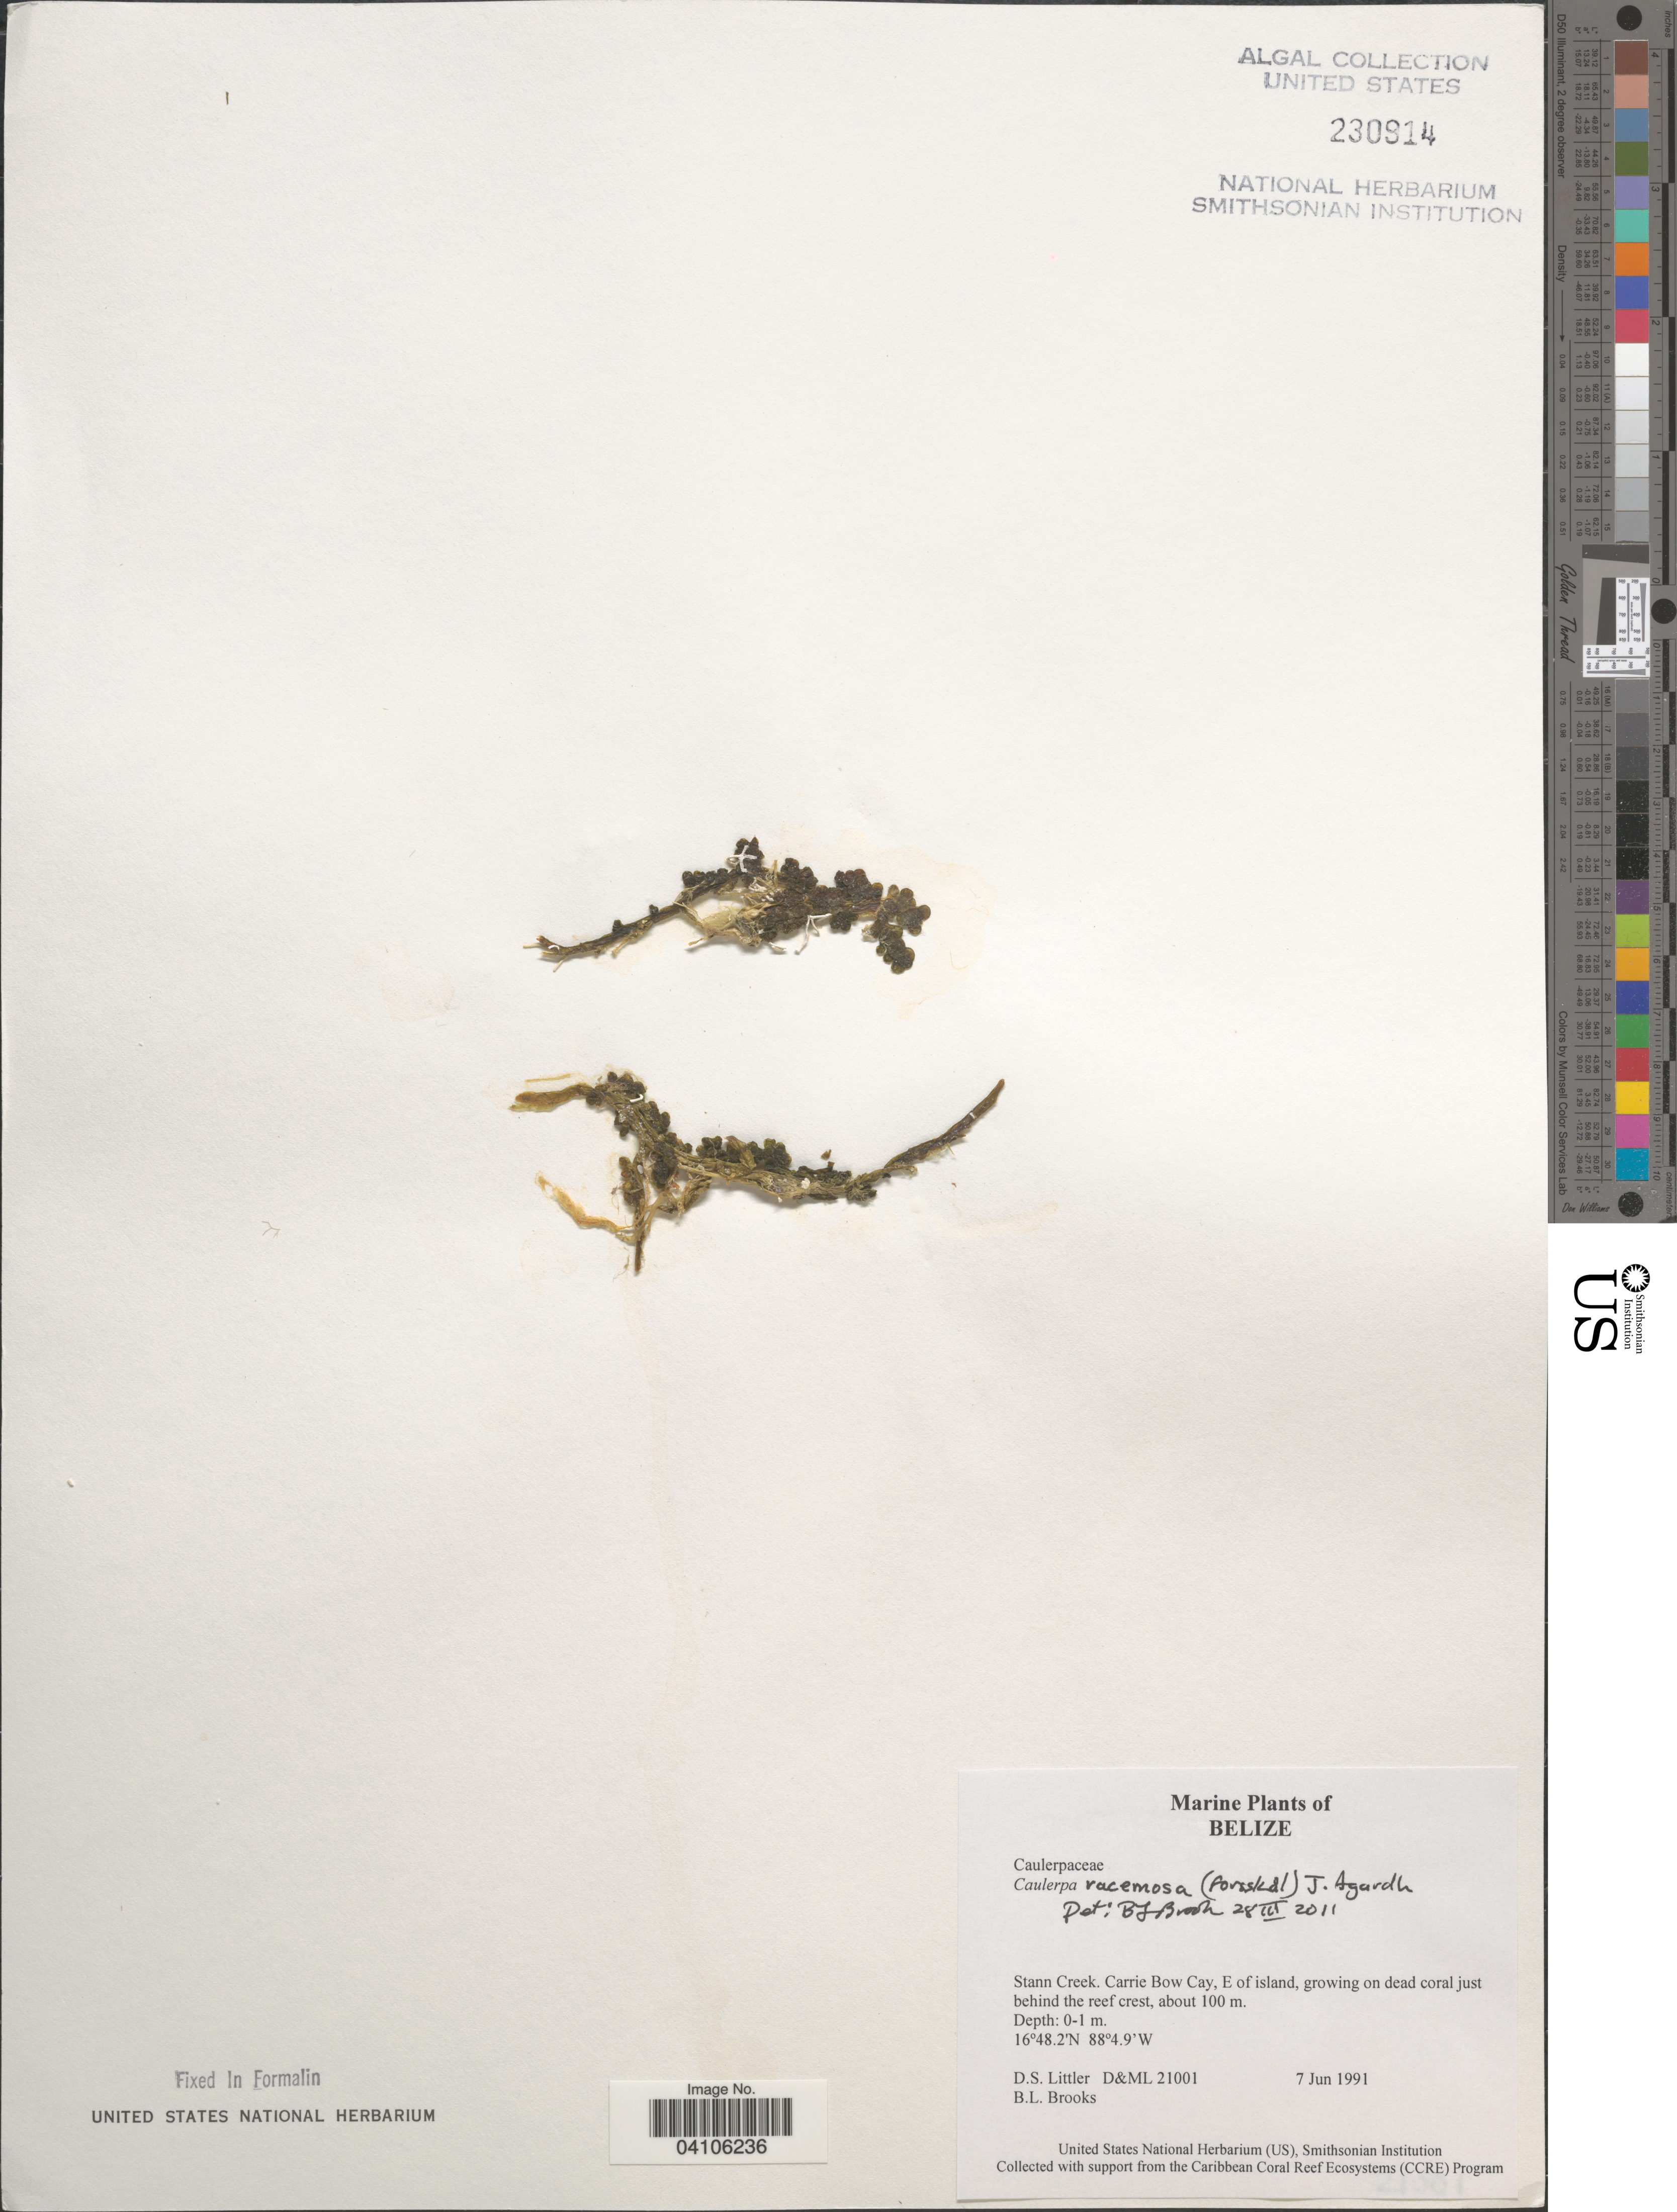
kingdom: Plantae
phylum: Chlorophyta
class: Ulvophyceae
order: Bryopsidales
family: Caulerpaceae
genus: Caulerpa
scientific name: Caulerpa racemosa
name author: (Forssk.) J. Agardh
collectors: D. S. Littler & B. Brooks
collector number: D&ML21001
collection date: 1991-06-07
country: Belize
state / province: Stann Creek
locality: Carrie Bow Cay, E of island, growing on dead coral just behind the reef crest, about 100 m.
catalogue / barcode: US 230914